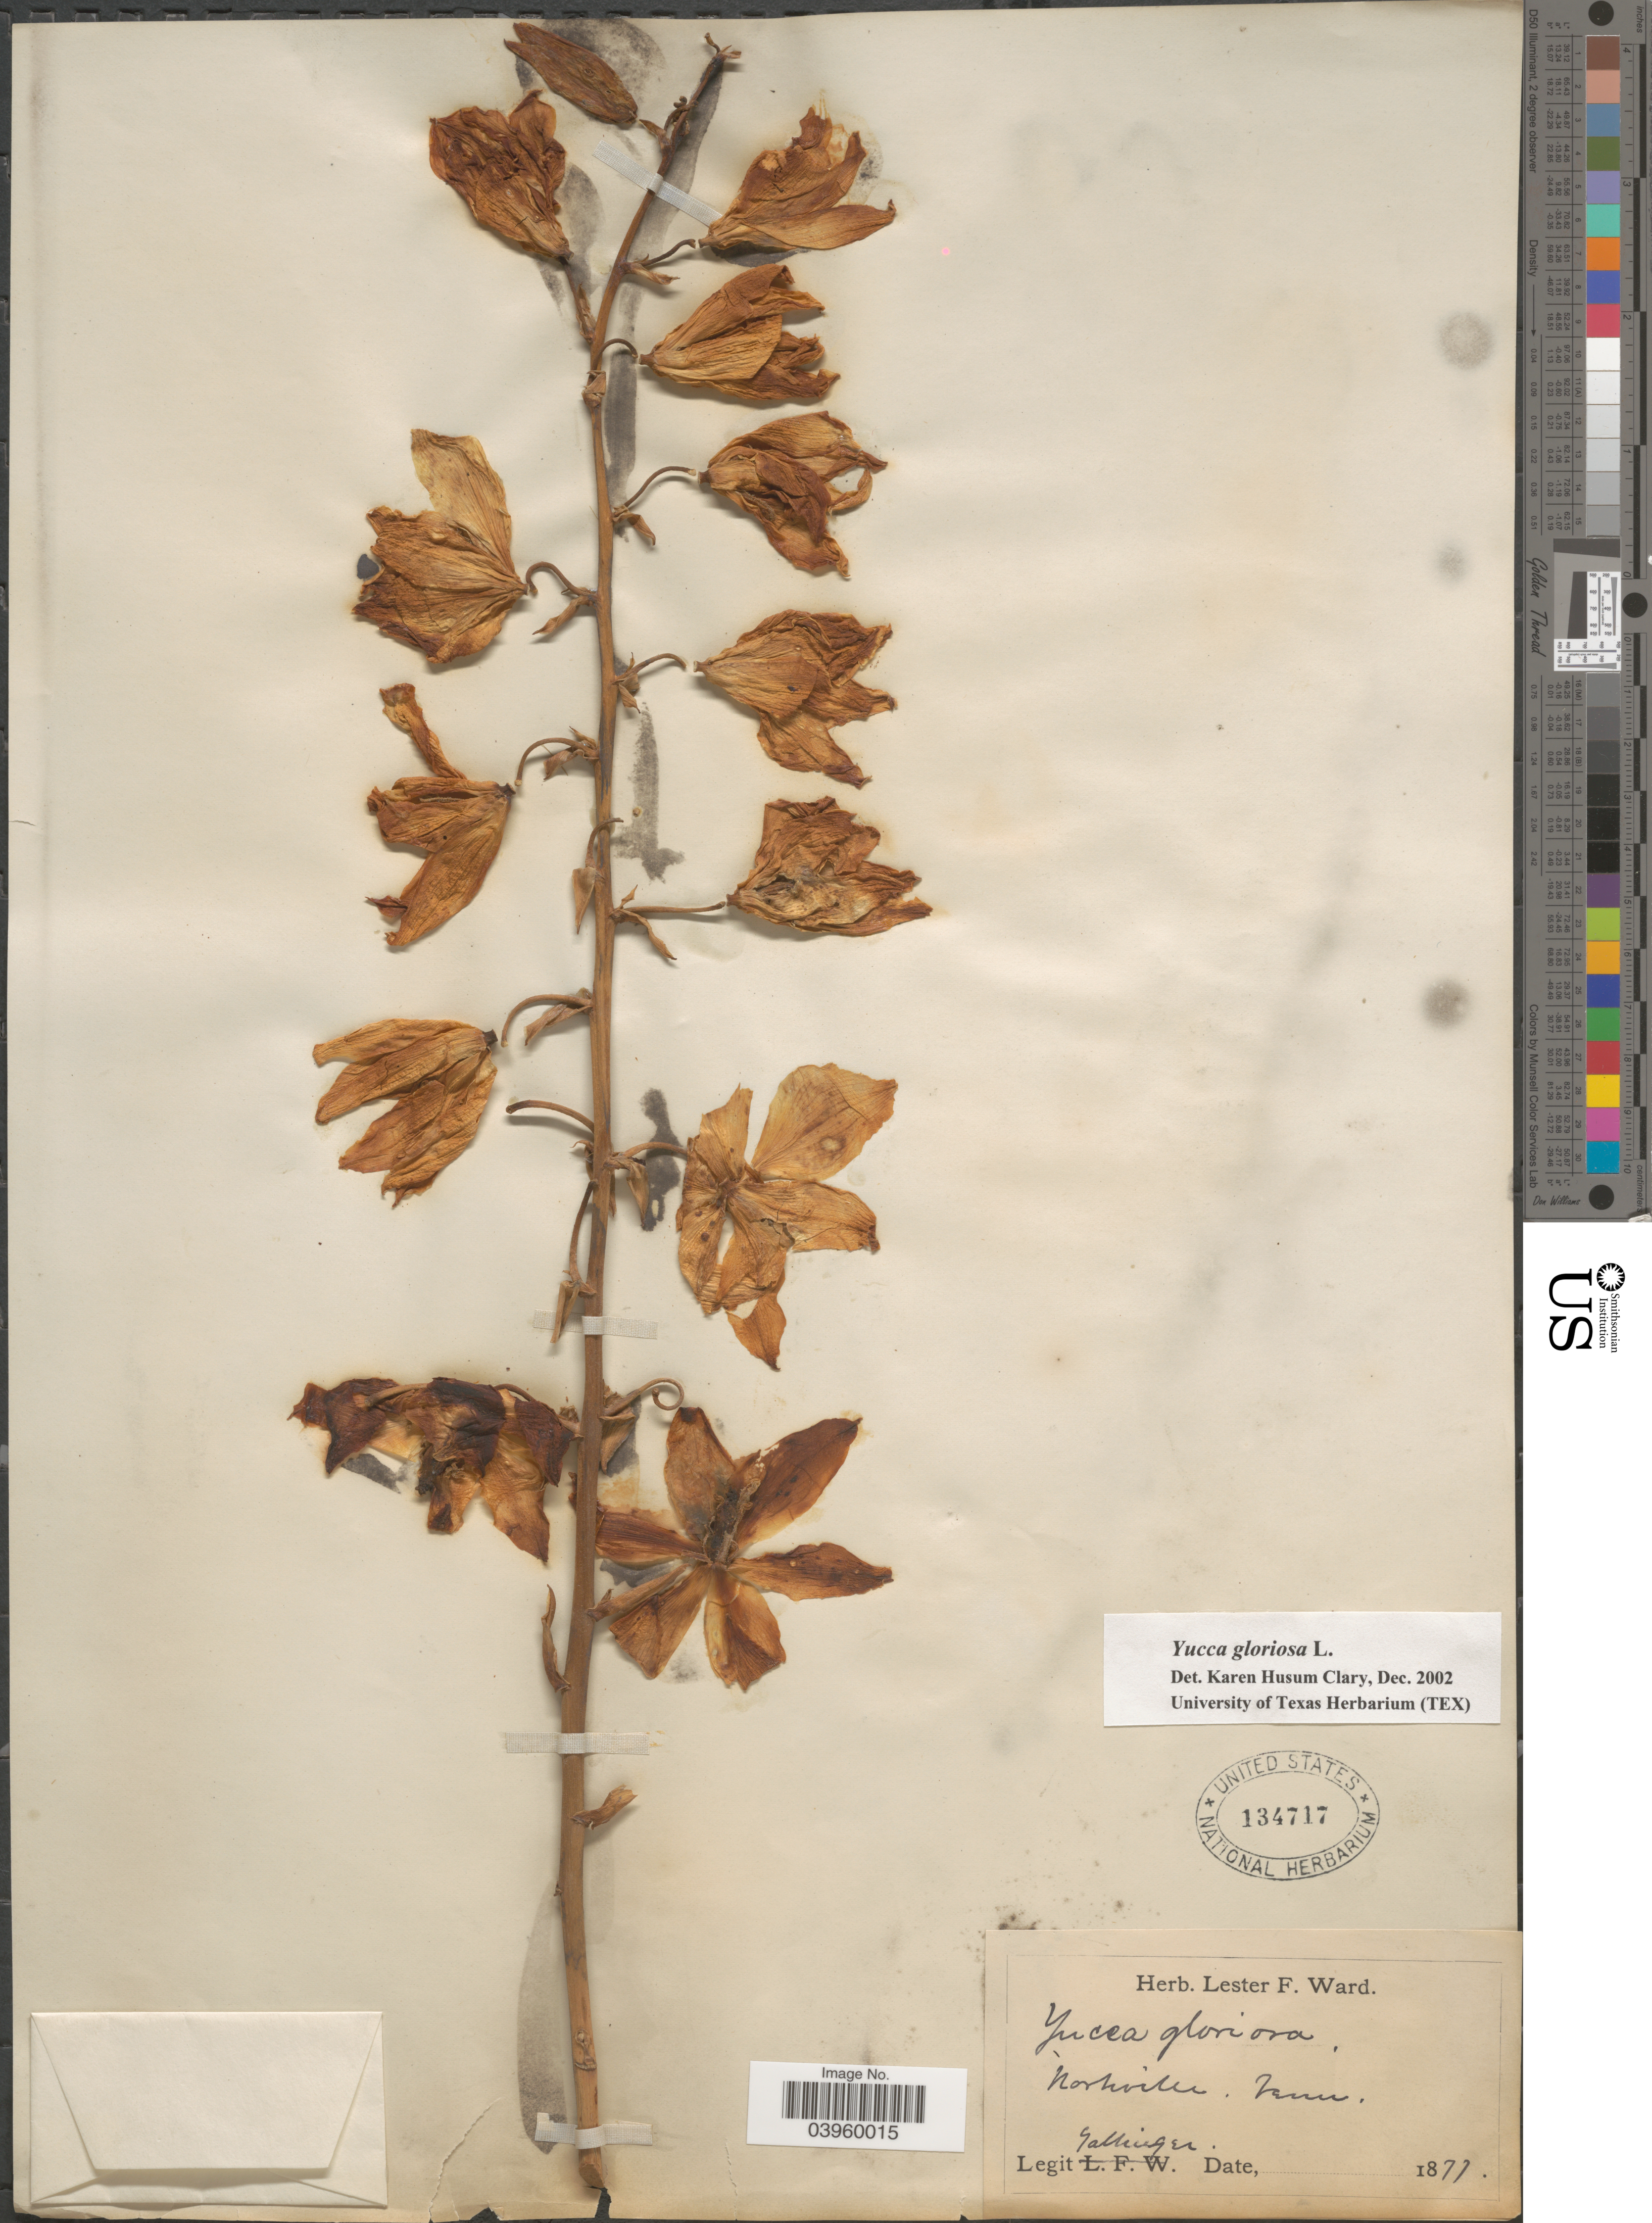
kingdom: Plantae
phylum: Tracheophyta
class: Liliopsida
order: Asparagales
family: Asparagaceae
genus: Yucca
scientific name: Yucca gloriosa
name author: L.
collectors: -. Gallinger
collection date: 1877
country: United States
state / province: Tennessee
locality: Nashville.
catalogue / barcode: US 134717